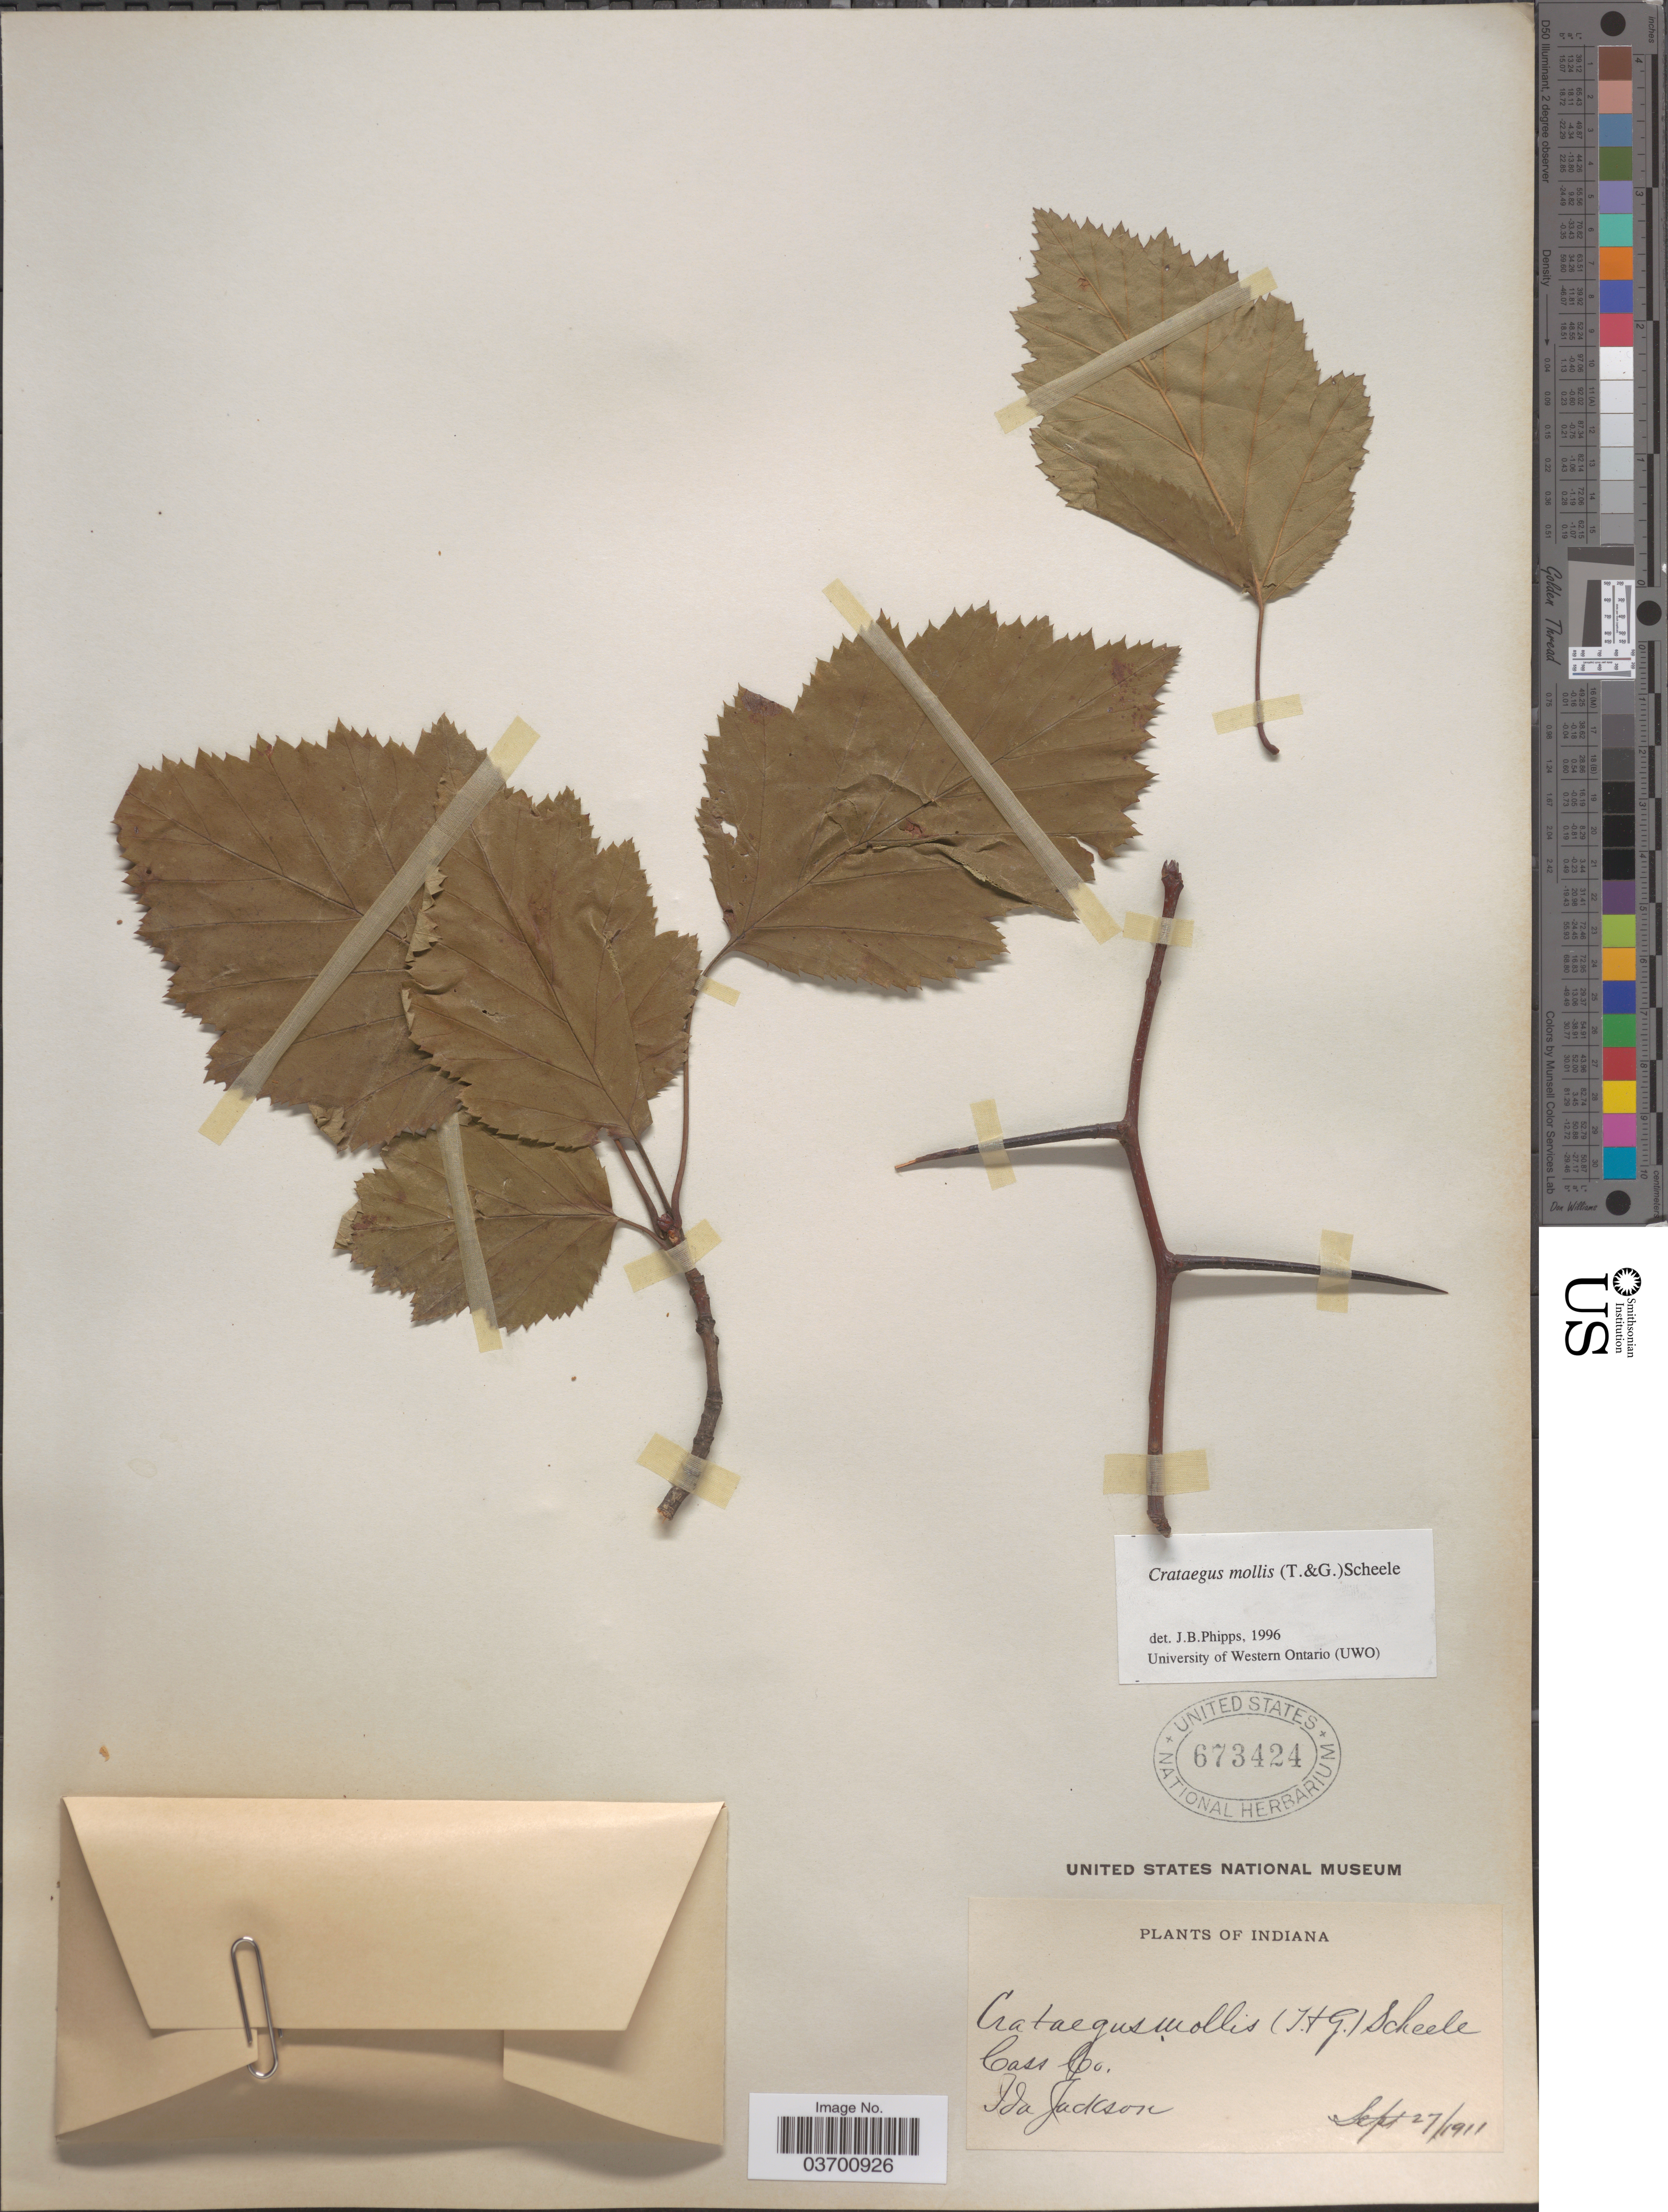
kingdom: Plantae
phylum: Tracheophyta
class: Magnoliopsida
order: Rosales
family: Rosaceae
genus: Crataegus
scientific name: Crataegus mollis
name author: (Torr. & A. Gray) Scheele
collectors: I. Jackson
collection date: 1911-09-27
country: United States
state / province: Indiana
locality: Cass Co.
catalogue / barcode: US 673424